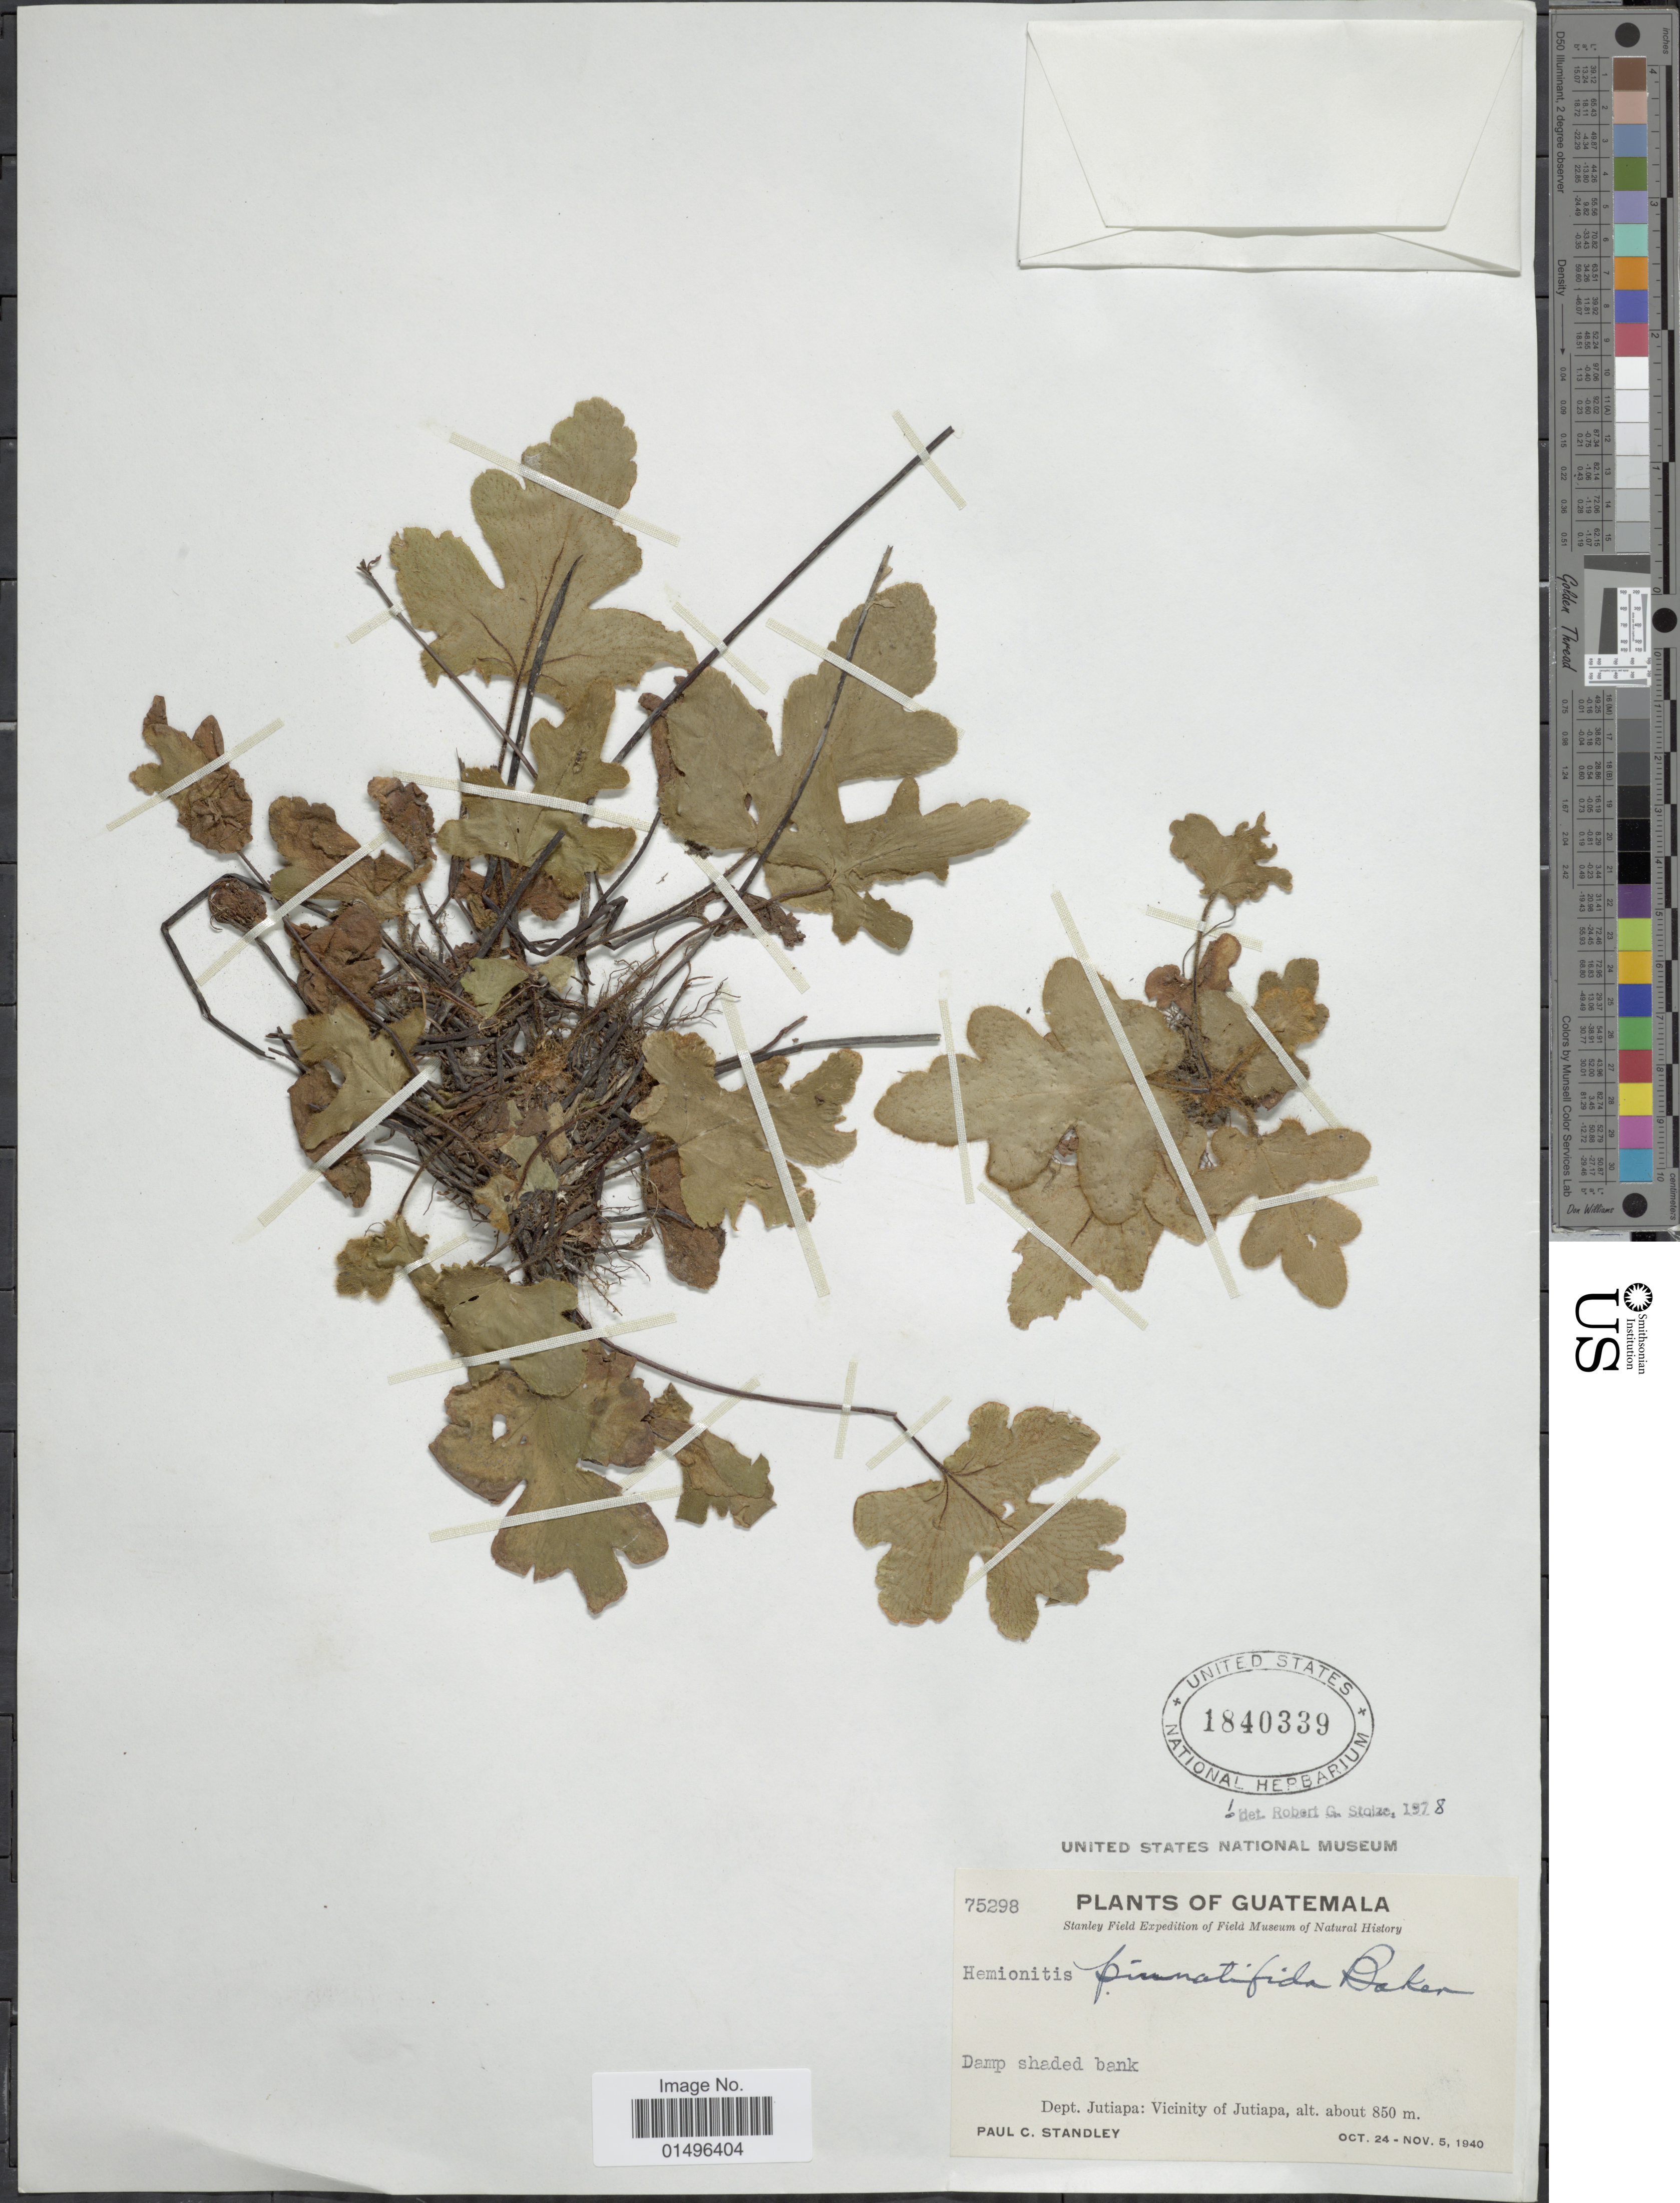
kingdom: Plantae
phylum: Tracheophyta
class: Polypodiopsida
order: Polypodiales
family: Pteridaceae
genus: Hemionitis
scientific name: Hemionitis pinnatifida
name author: Baker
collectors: P. C. Standley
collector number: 75298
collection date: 1940-10-24/1940-11-05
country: Guatemala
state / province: Jutiapa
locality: Guatemala, Dept. Jutiapa: Vicinity of Jutiapa.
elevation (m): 850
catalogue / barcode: US 1840339